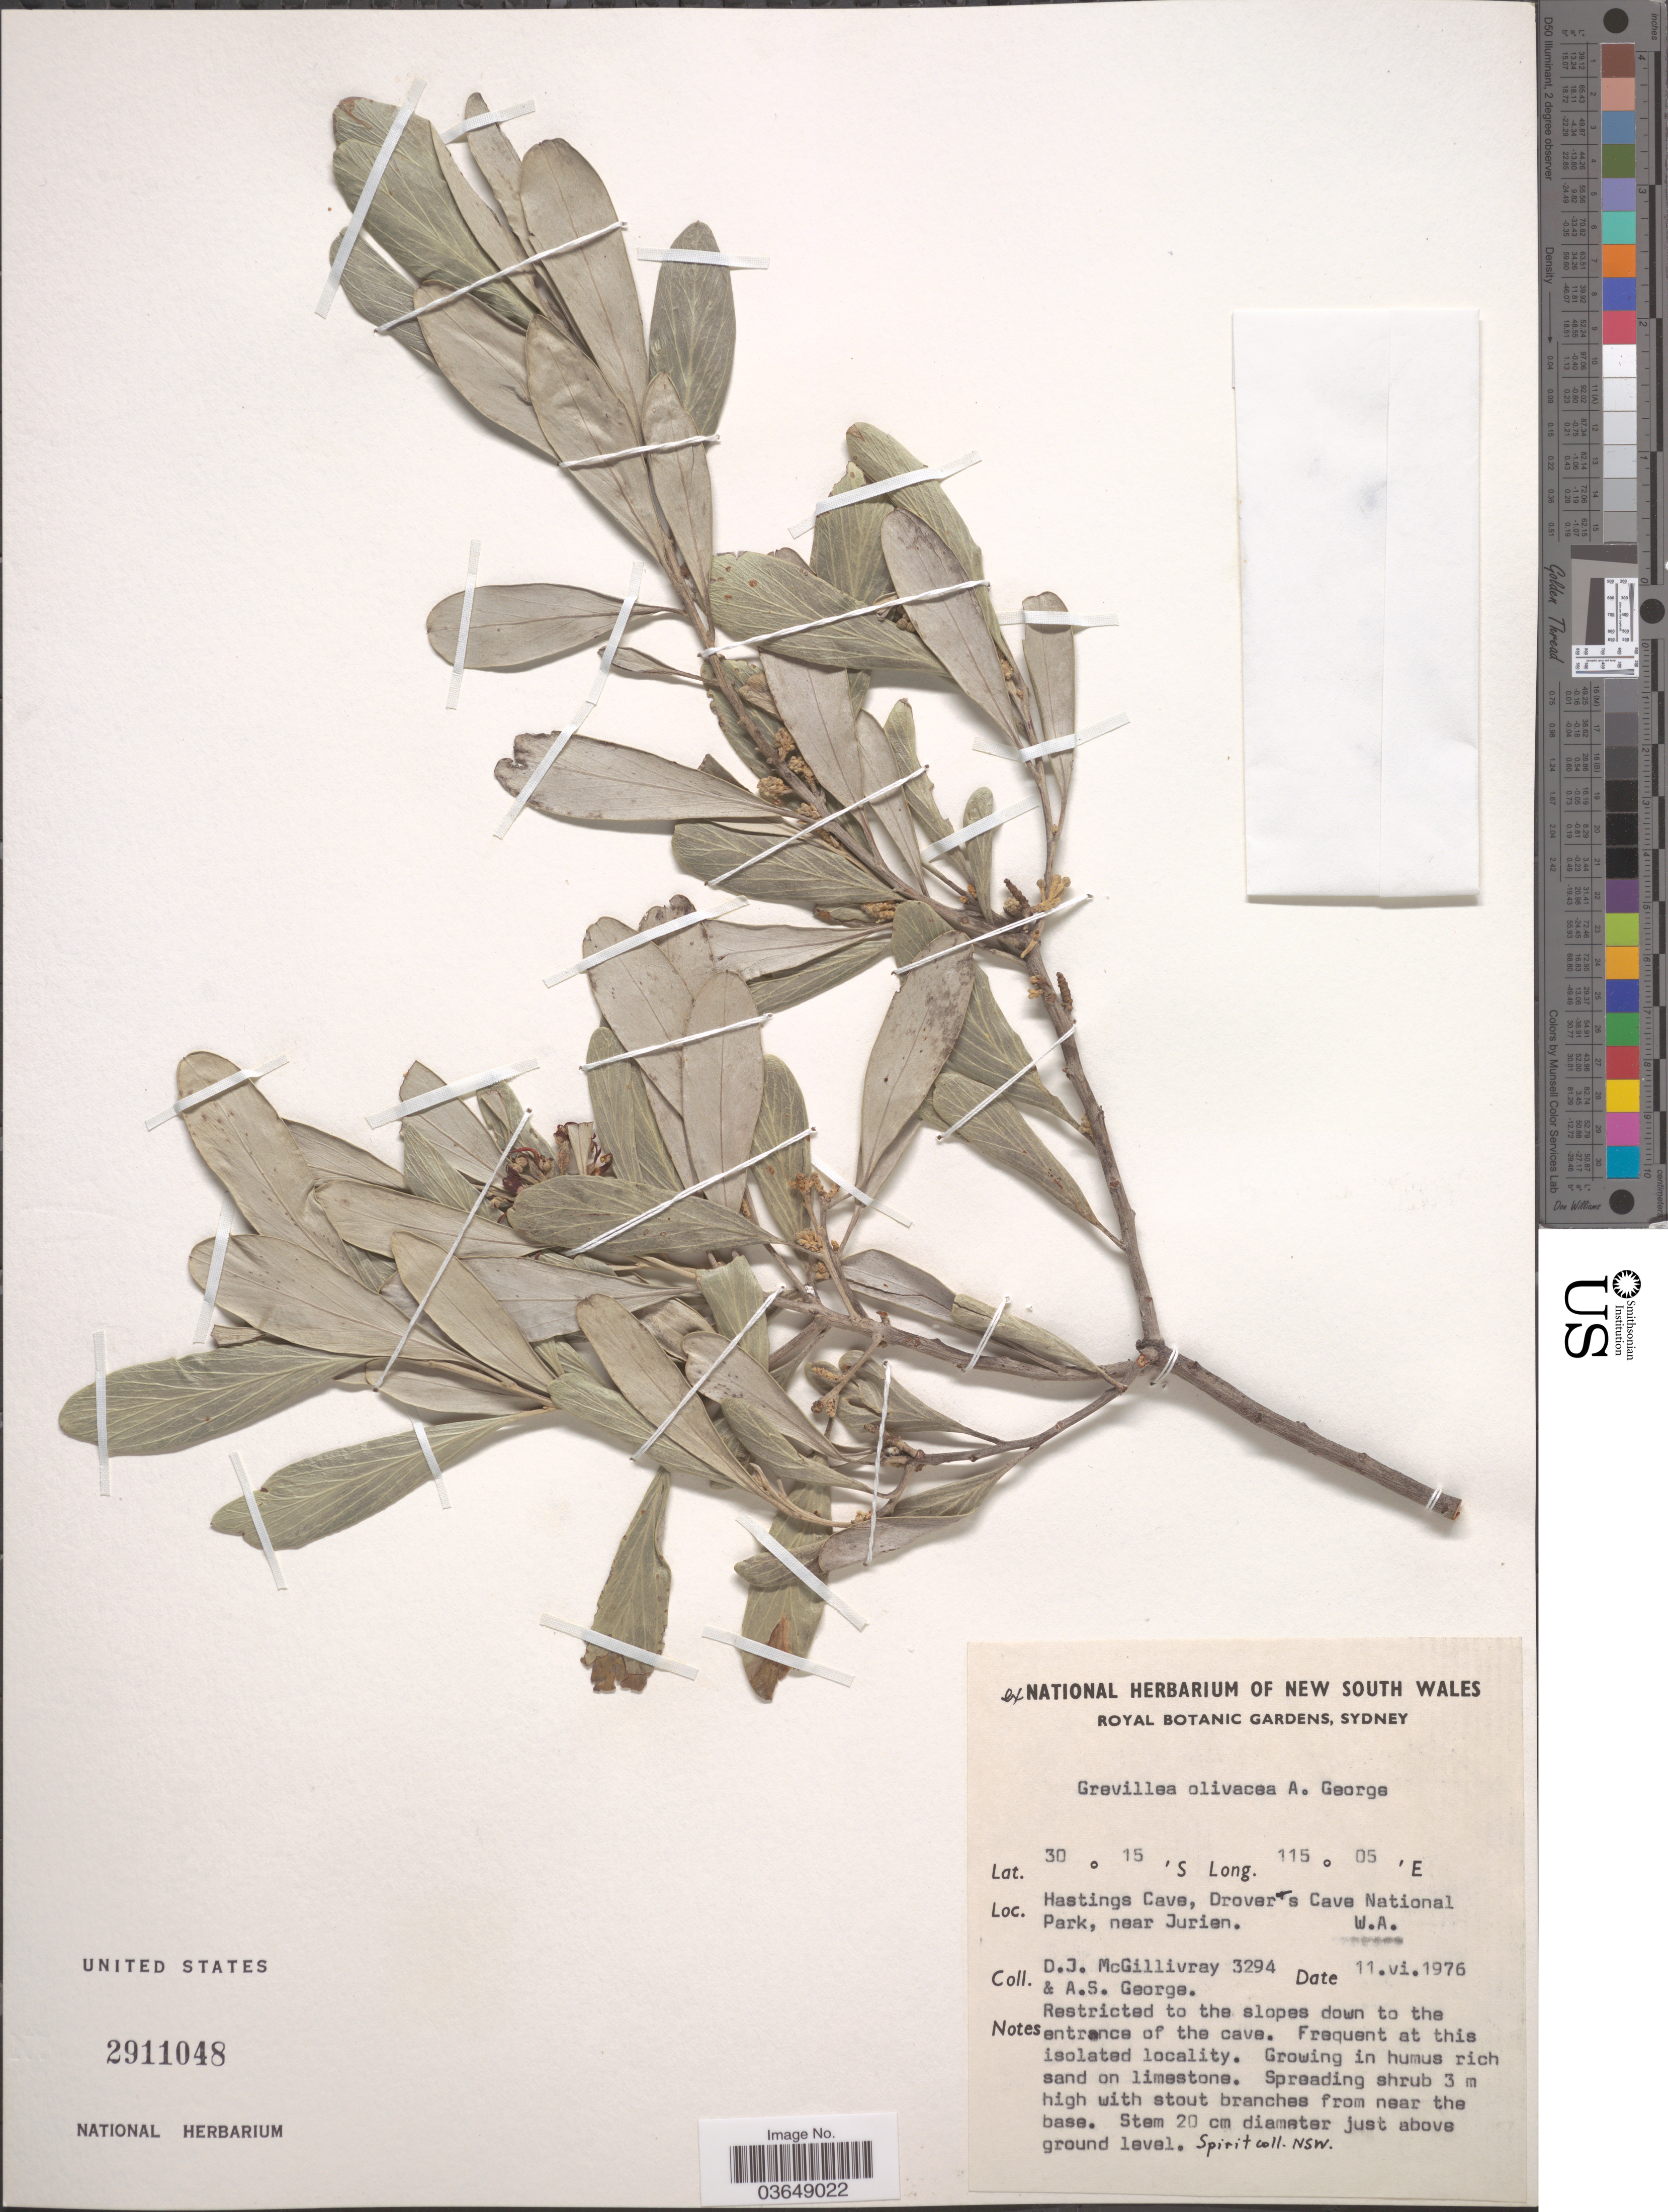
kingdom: Plantae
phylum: Tracheophyta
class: Magnoliopsida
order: Proteales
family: Proteaceae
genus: Grevillea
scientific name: Grevillea oligantha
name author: F. Muell.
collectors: D. J. McGillivray & A. S. George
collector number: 3294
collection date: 1976-06-11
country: Australia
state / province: Western Australia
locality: Hastings Cave, Drover's Cave National Park, near Jurien. W.A.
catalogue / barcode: US 2911048